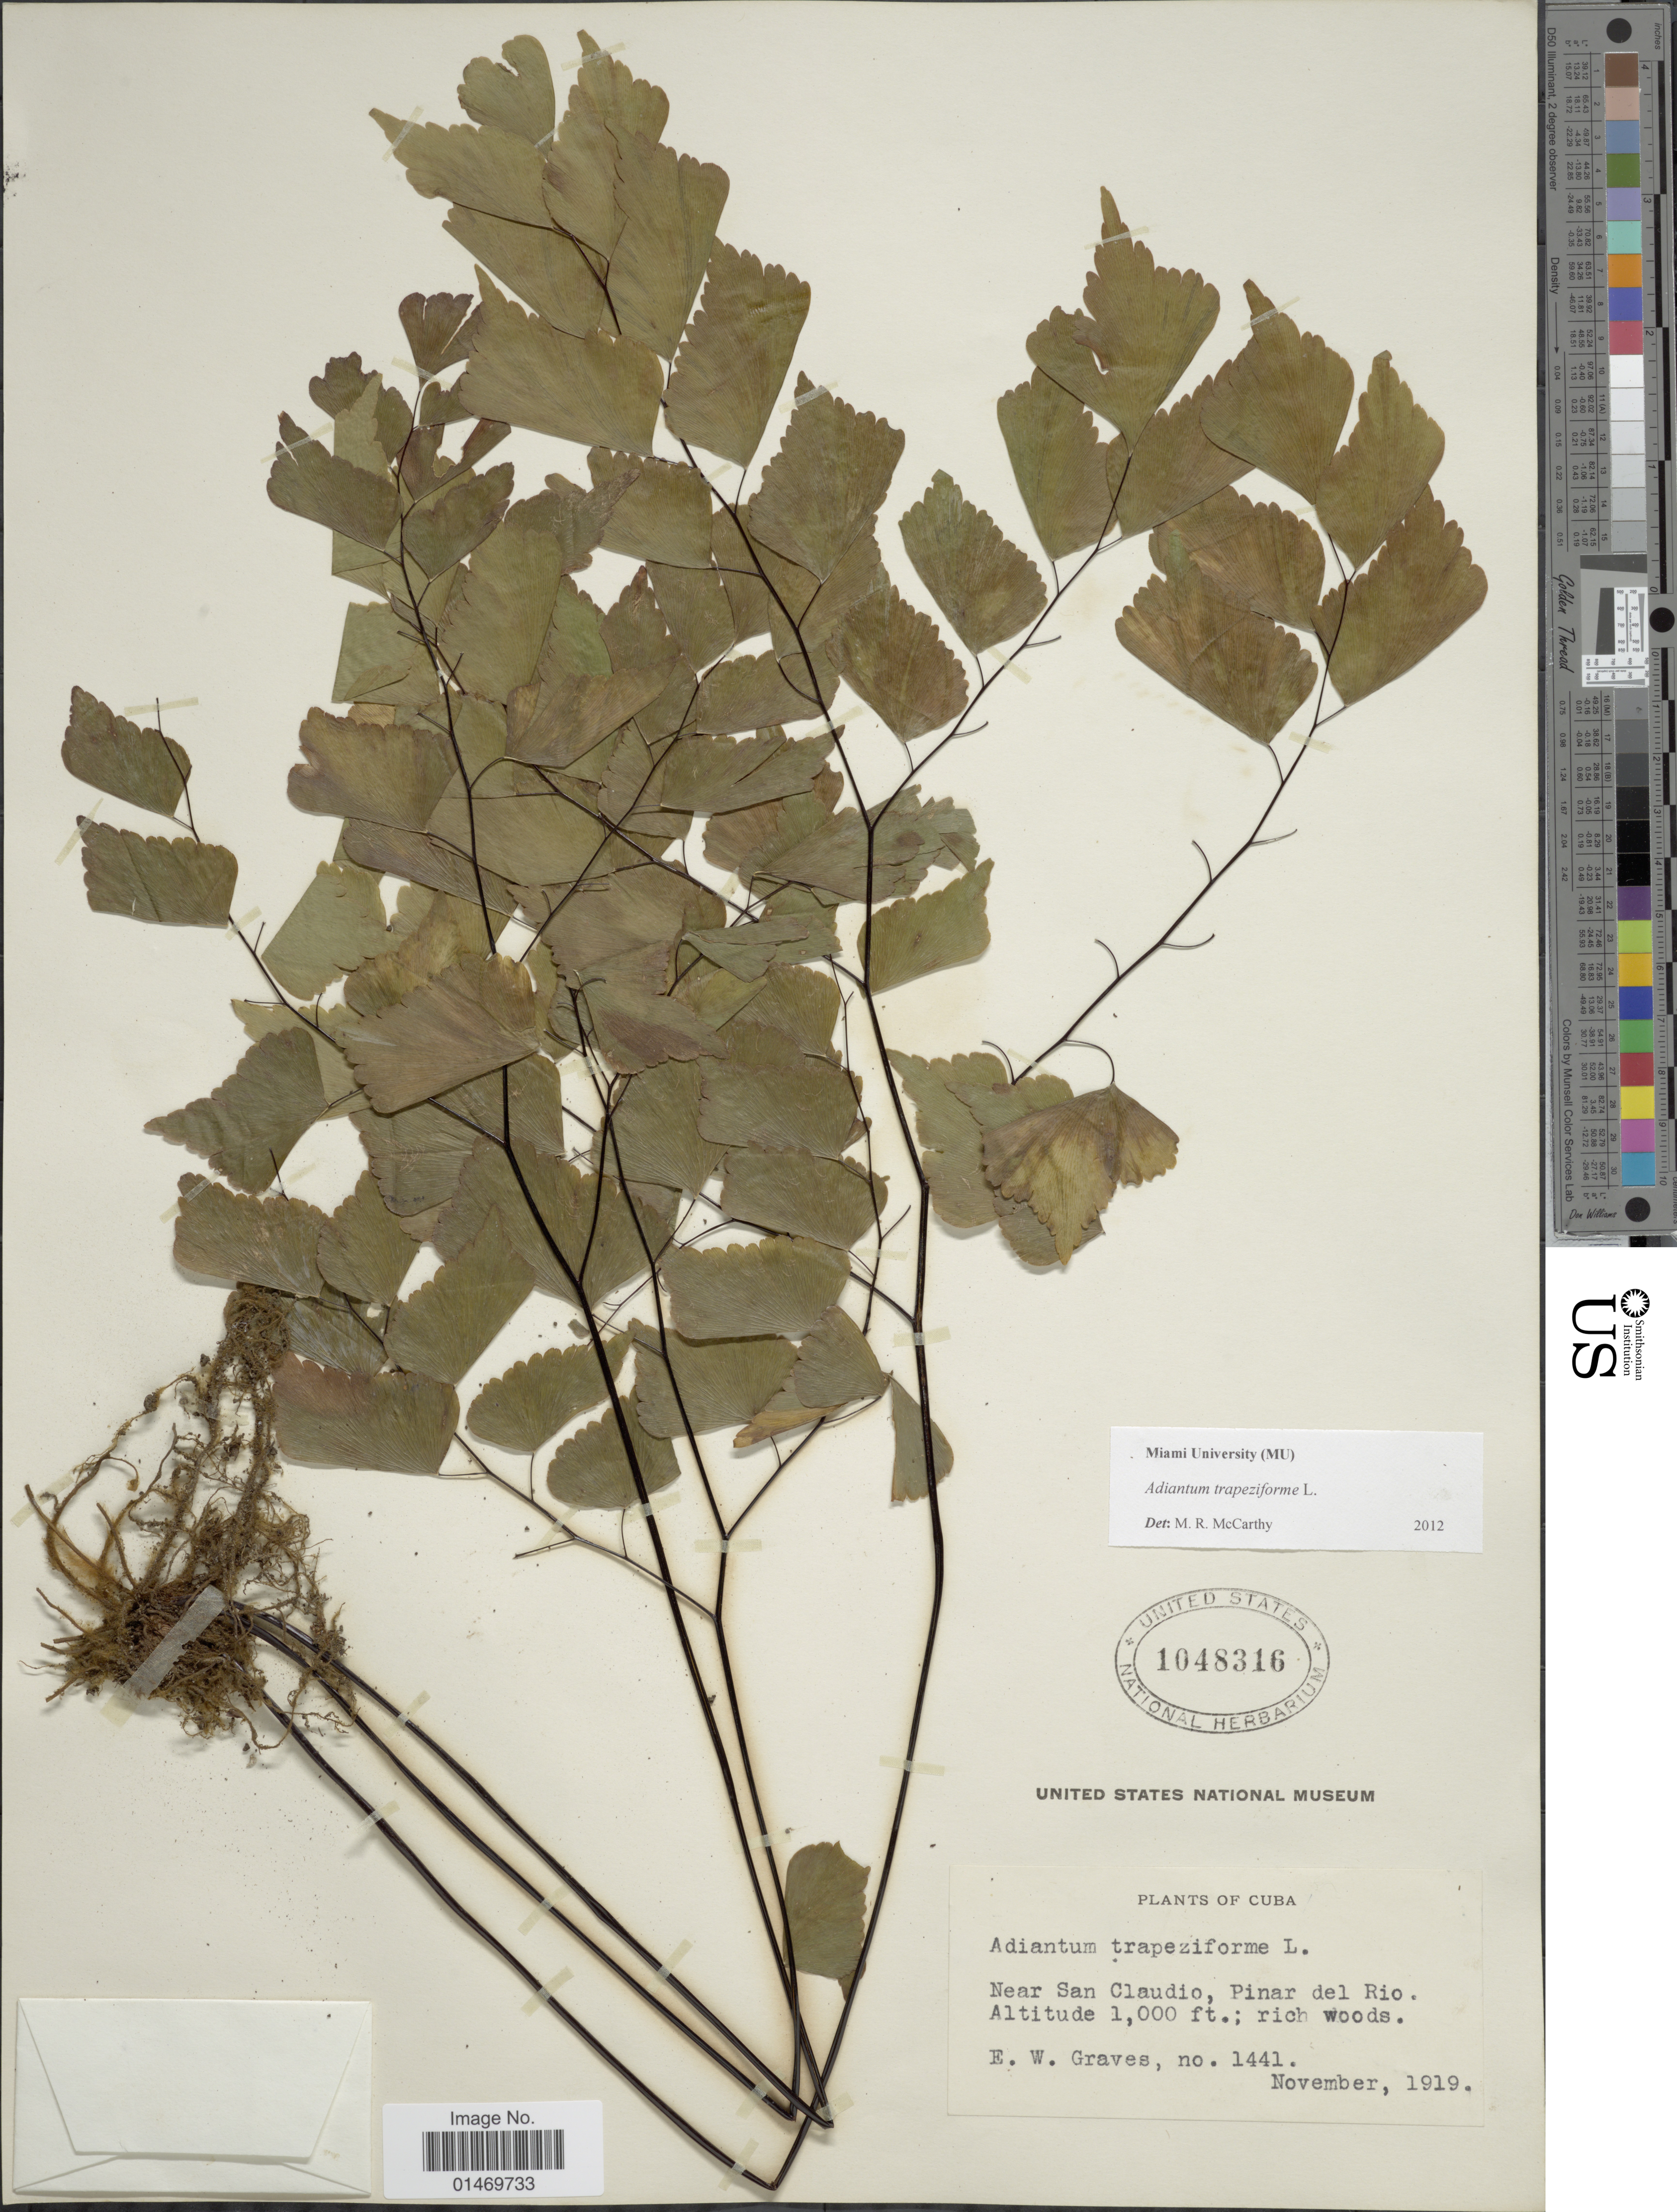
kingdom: Plantae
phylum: Tracheophyta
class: Polypodiopsida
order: Polypodiales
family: Pteridaceae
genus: Adiantum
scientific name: Adiantum trapeziforme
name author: L.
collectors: E. Graves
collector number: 1441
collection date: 1919-11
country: Cuba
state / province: Pinar del Río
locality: Cuba, near San Claudio.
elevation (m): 305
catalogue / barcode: US 1048316